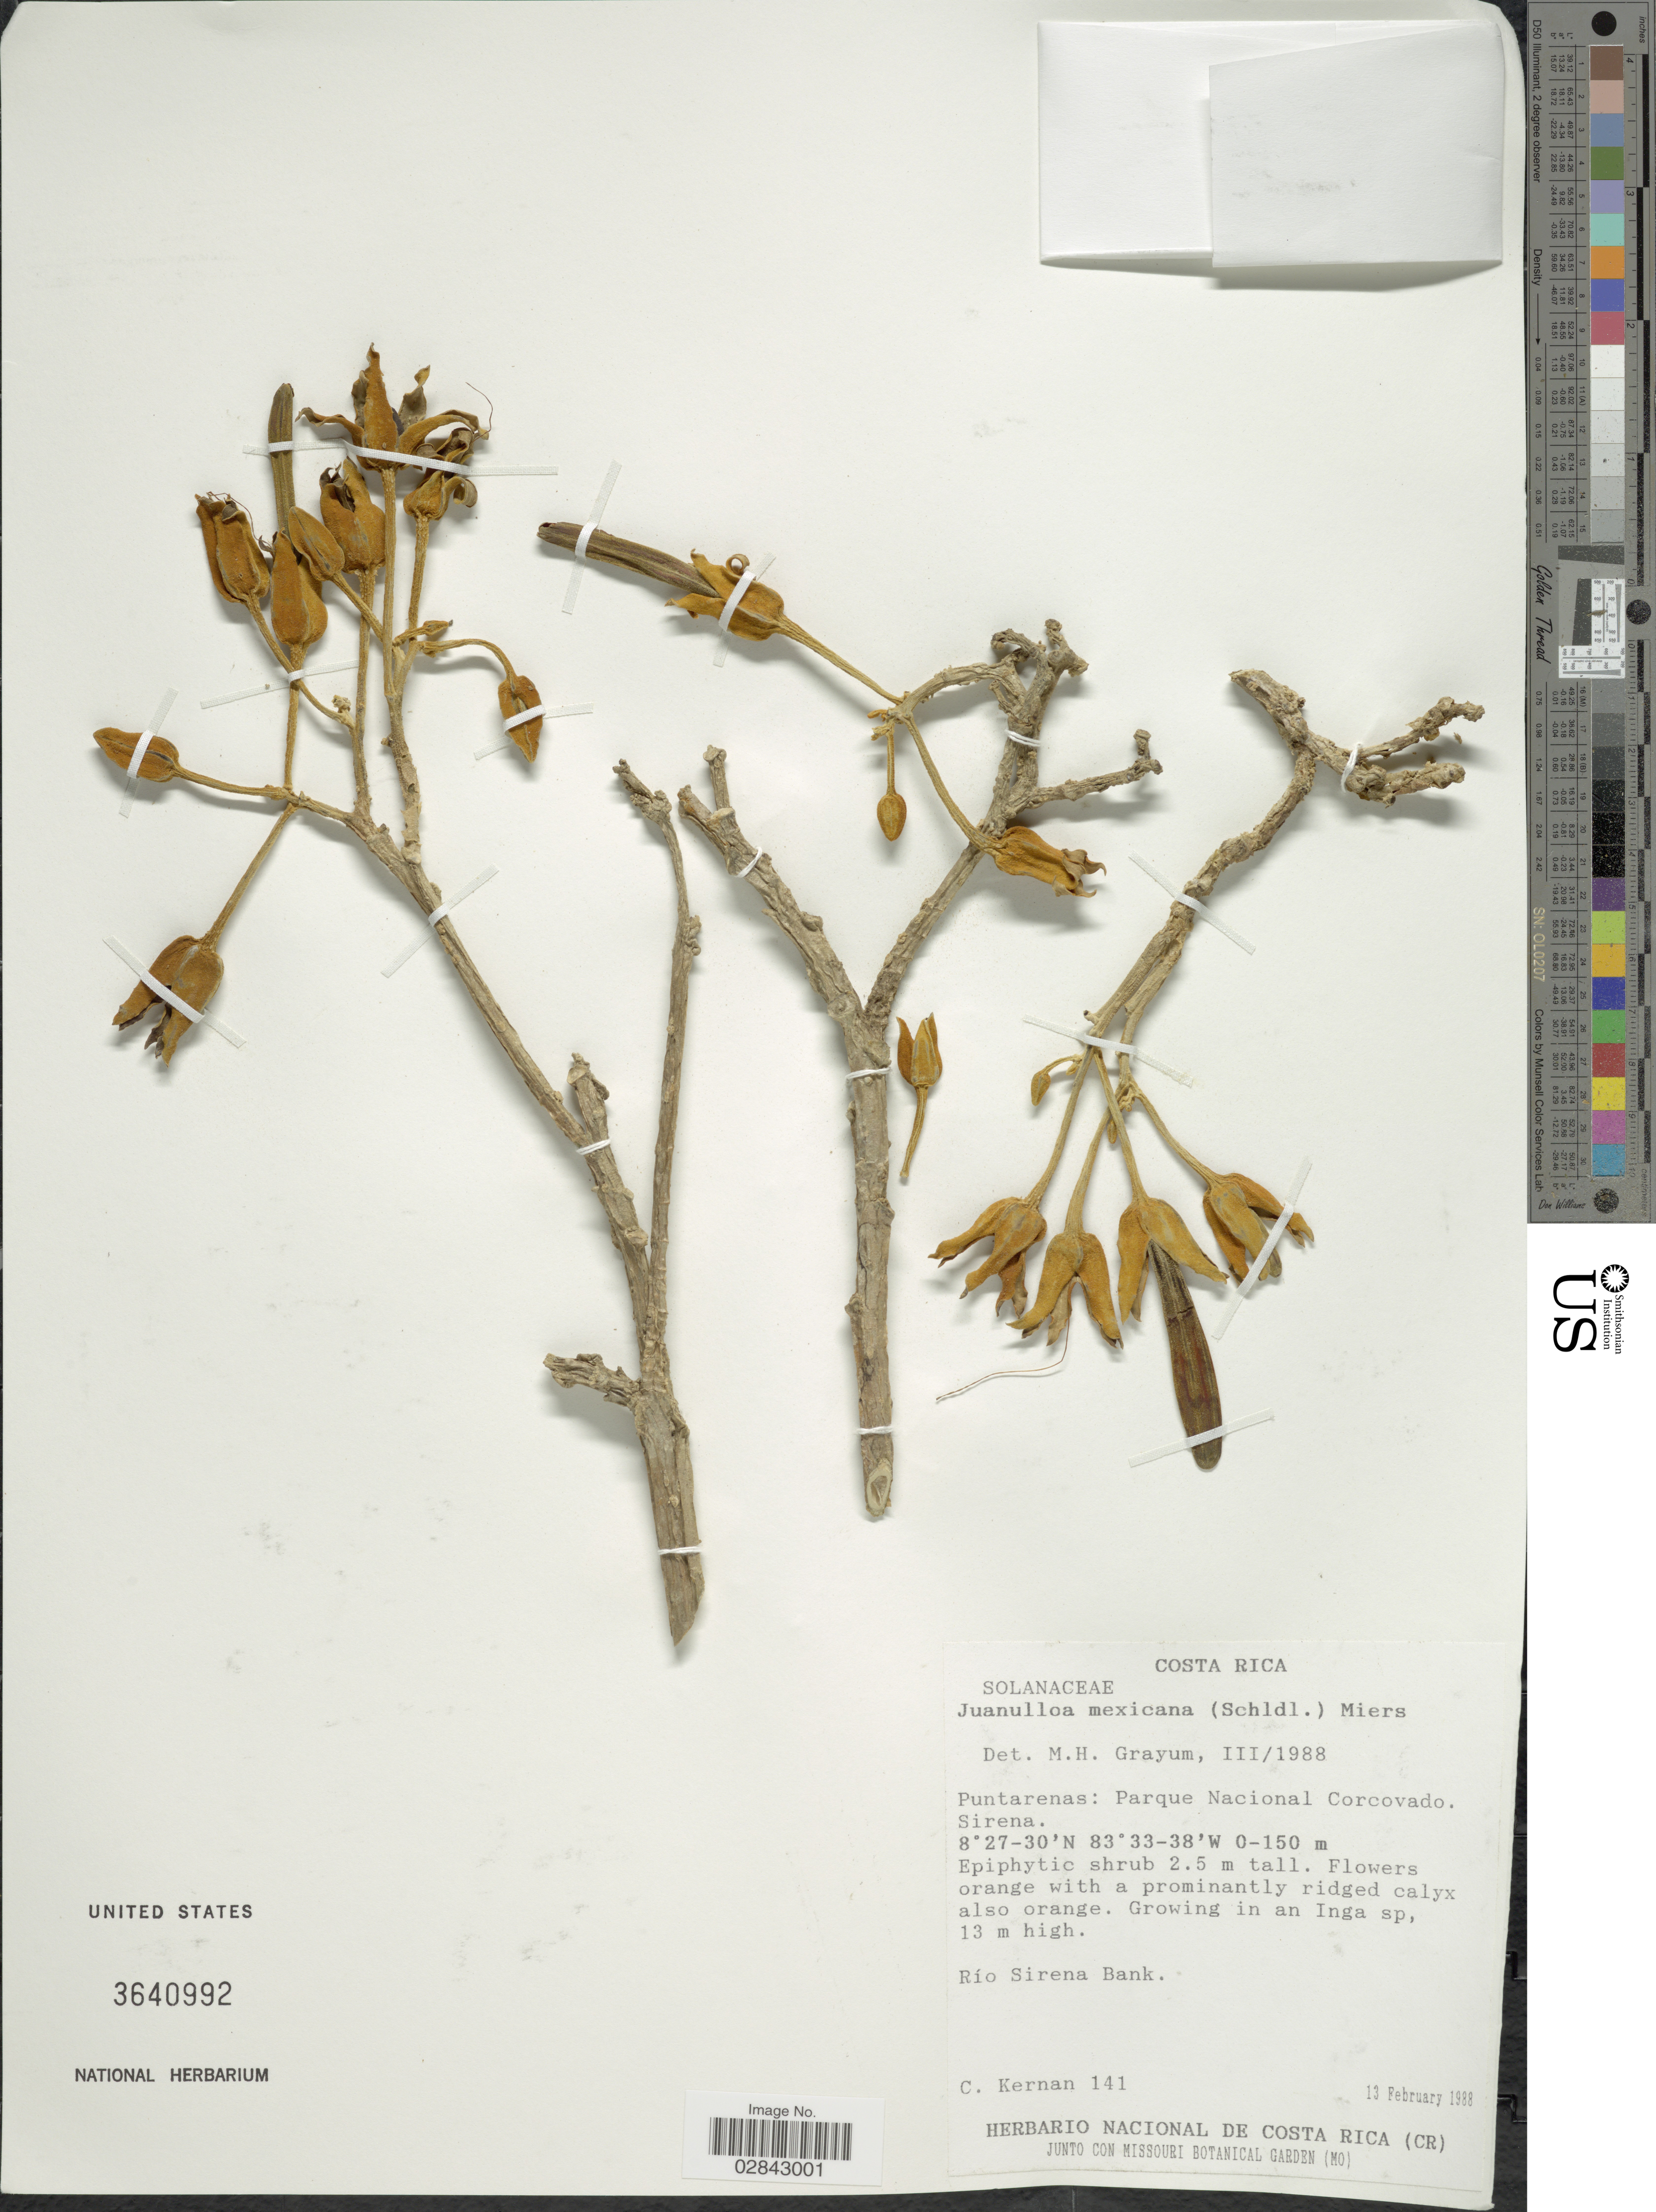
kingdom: Plantae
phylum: Tracheophyta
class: Magnoliopsida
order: Solanales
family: Solanaceae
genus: Juanulloa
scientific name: Juanulloa mexicana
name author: Miers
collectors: C. Kernan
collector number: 141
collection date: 1988-02-13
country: Costa Rica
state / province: Puntarenas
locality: Parque Nacional Corcovado. Sirena.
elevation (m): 0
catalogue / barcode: US 3640992